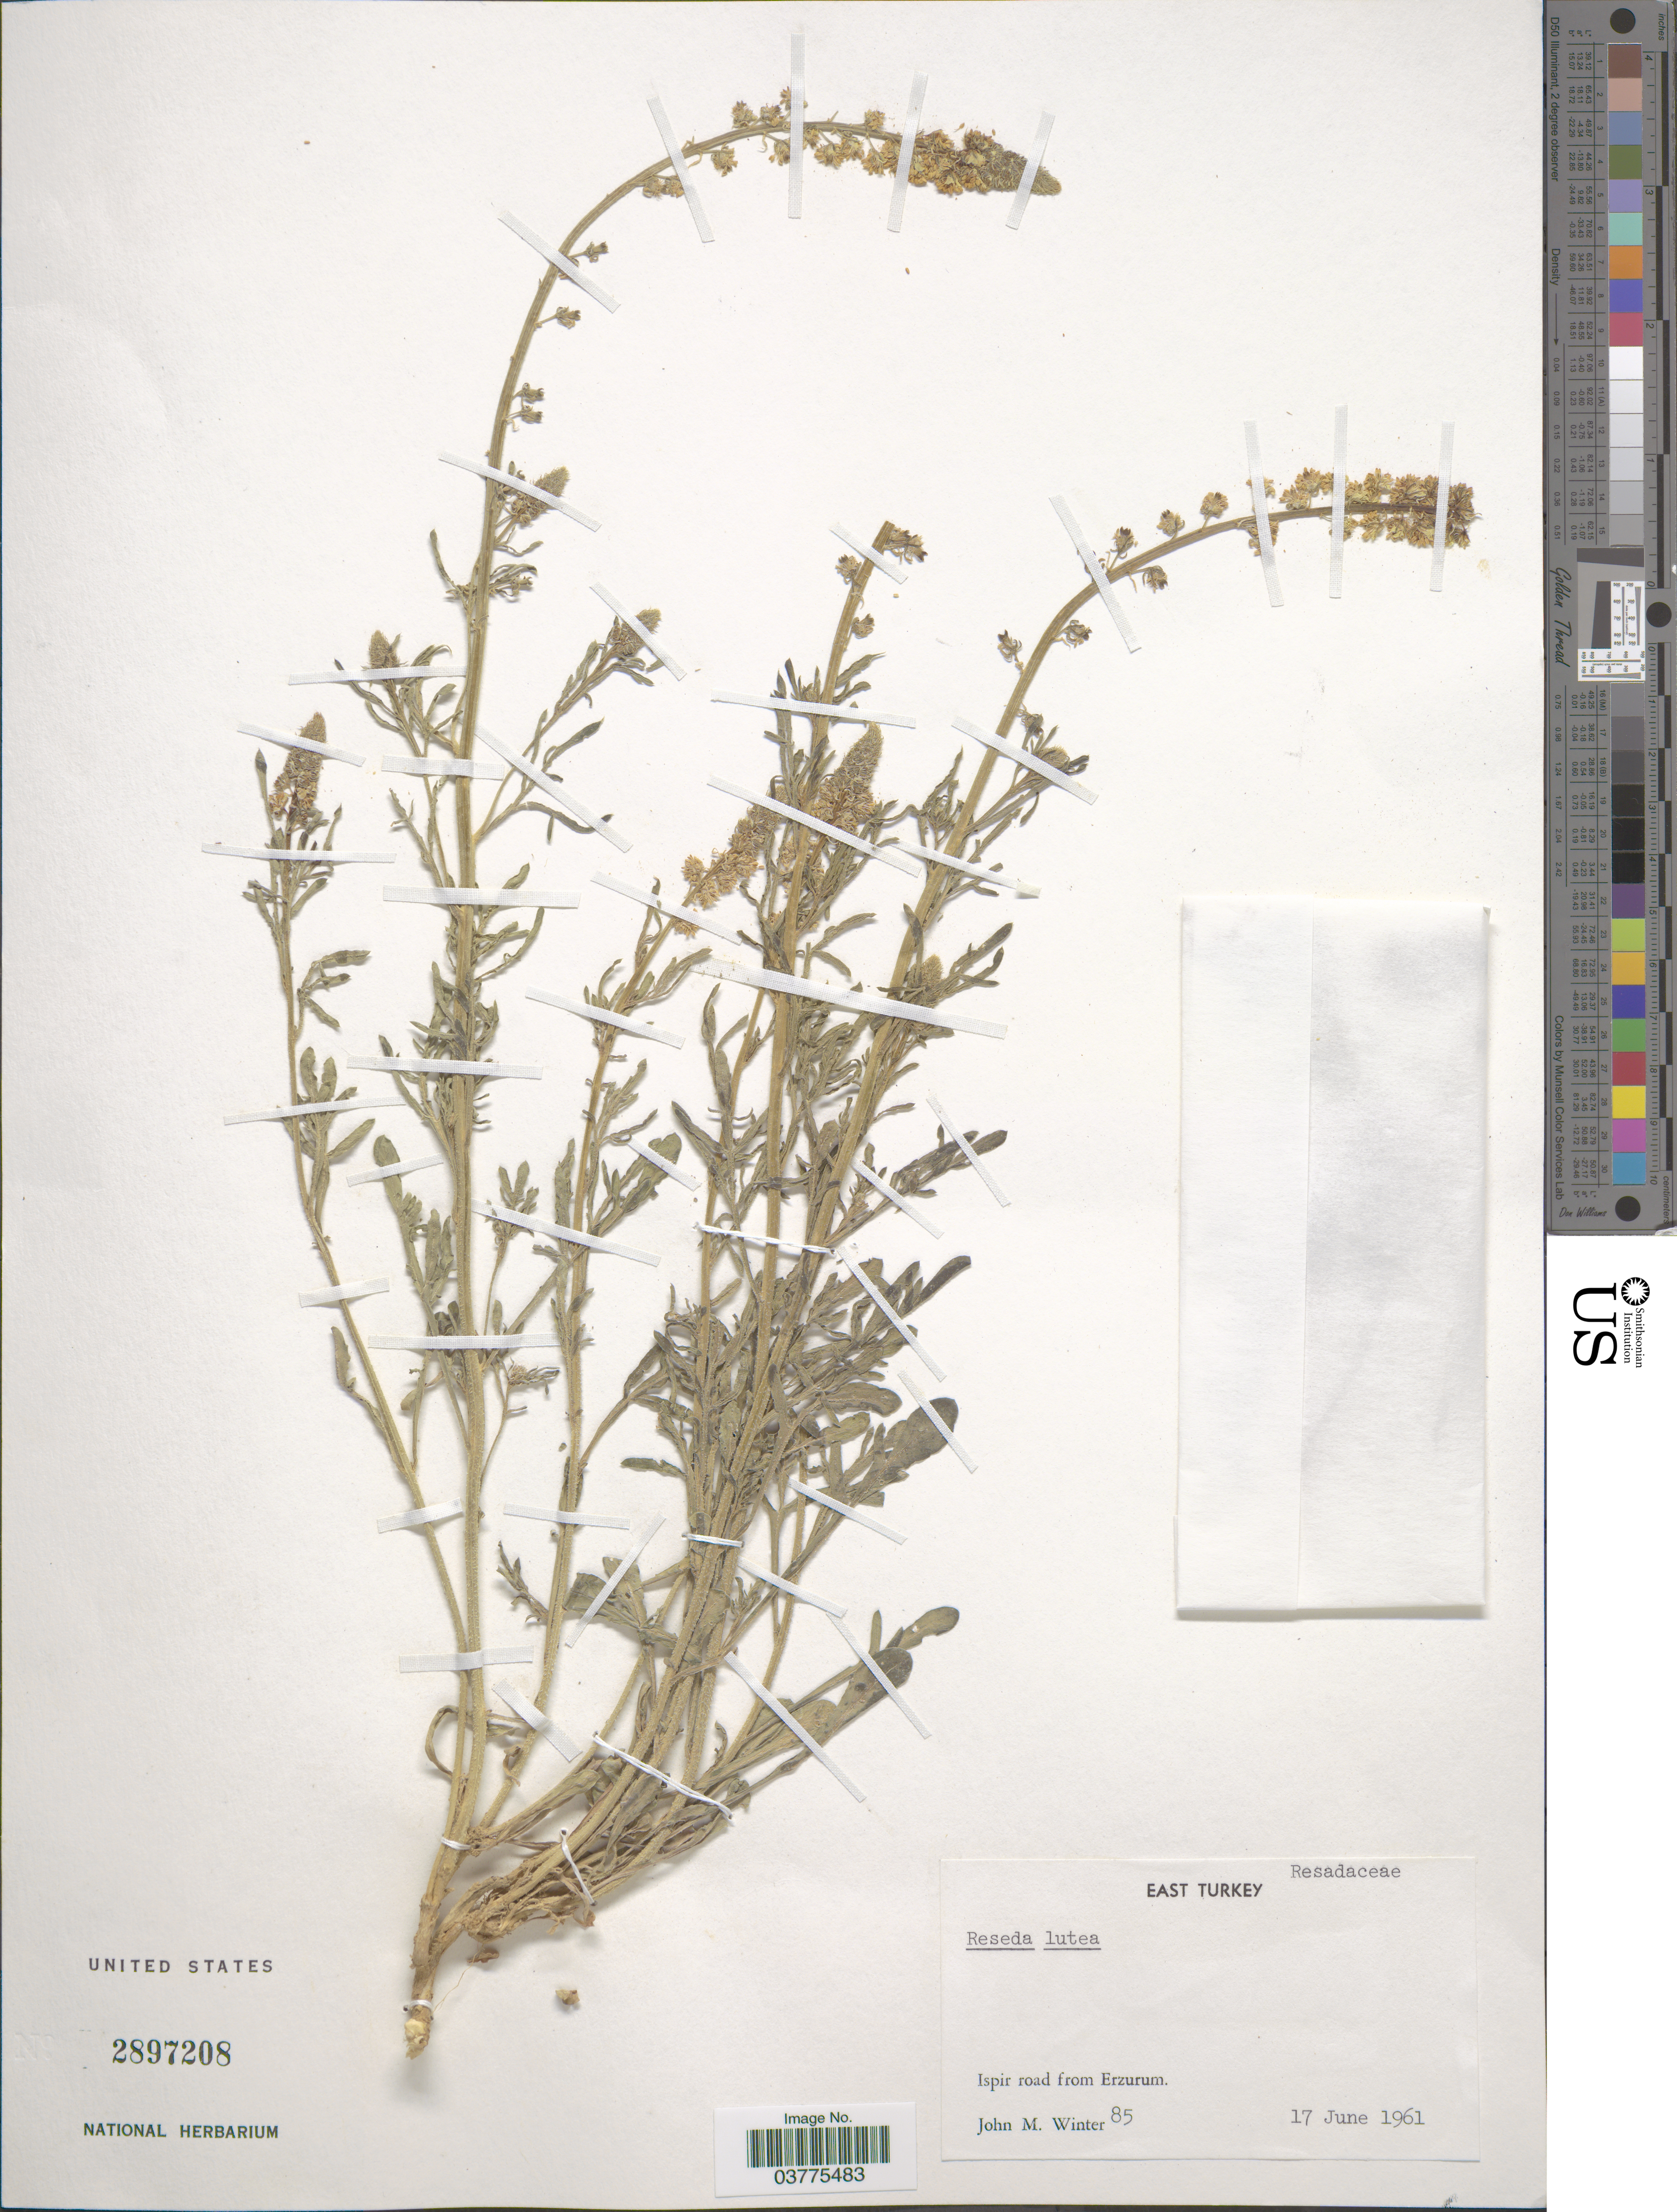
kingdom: Plantae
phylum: Tracheophyta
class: Magnoliopsida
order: Brassicales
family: Resedaceae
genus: Reseda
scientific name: Reseda lutea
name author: L.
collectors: J. M. Winter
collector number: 85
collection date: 1961-06-17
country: Turkey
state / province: Erzurum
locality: East Turkey. Ispir road from Erzurum.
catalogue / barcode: US 2897208